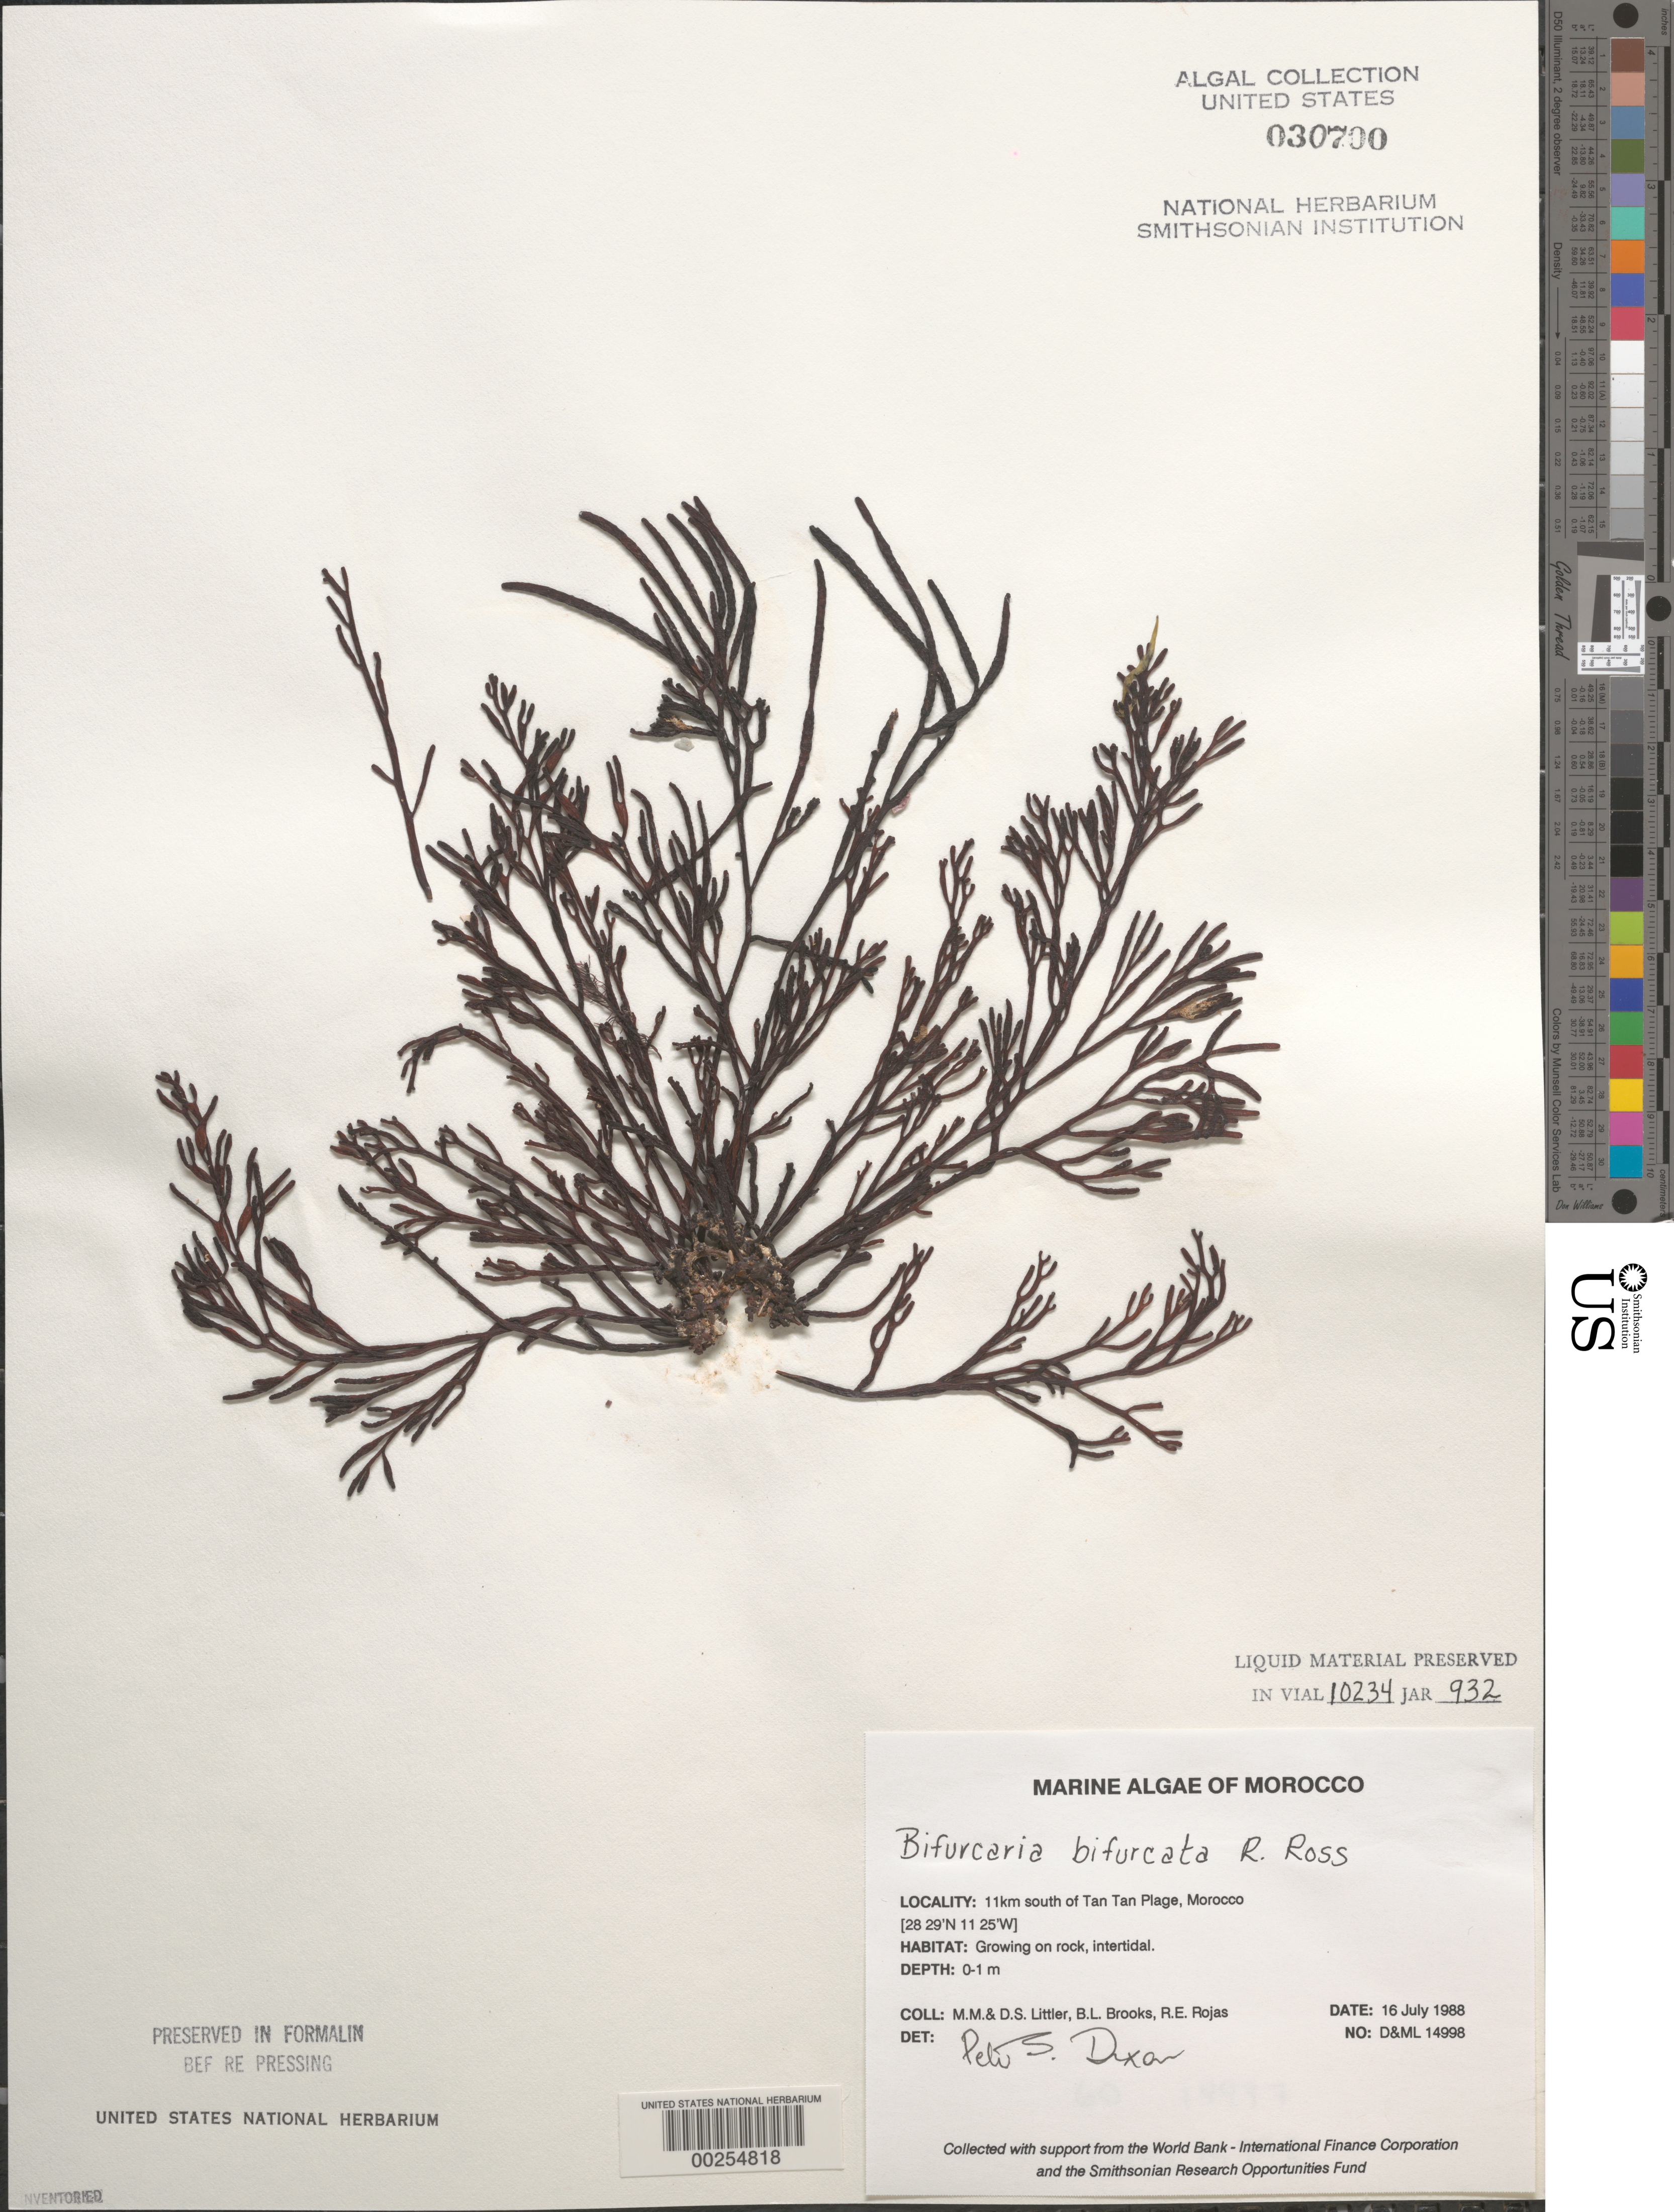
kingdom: Chromista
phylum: Ochrophyta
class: Phaeophyceae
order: Fucales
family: Sargassaceae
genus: Bifurcaria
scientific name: Bifurcaria bifurcata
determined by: Dixon, P. S.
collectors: M. M. Littler, D. S. Littler, B. Brooks & R. Rojas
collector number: D&ML 14998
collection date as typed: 16 Jul 1988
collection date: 1988-07-16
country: Morocco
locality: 11 km south of Tan Tan Plage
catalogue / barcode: US 30700